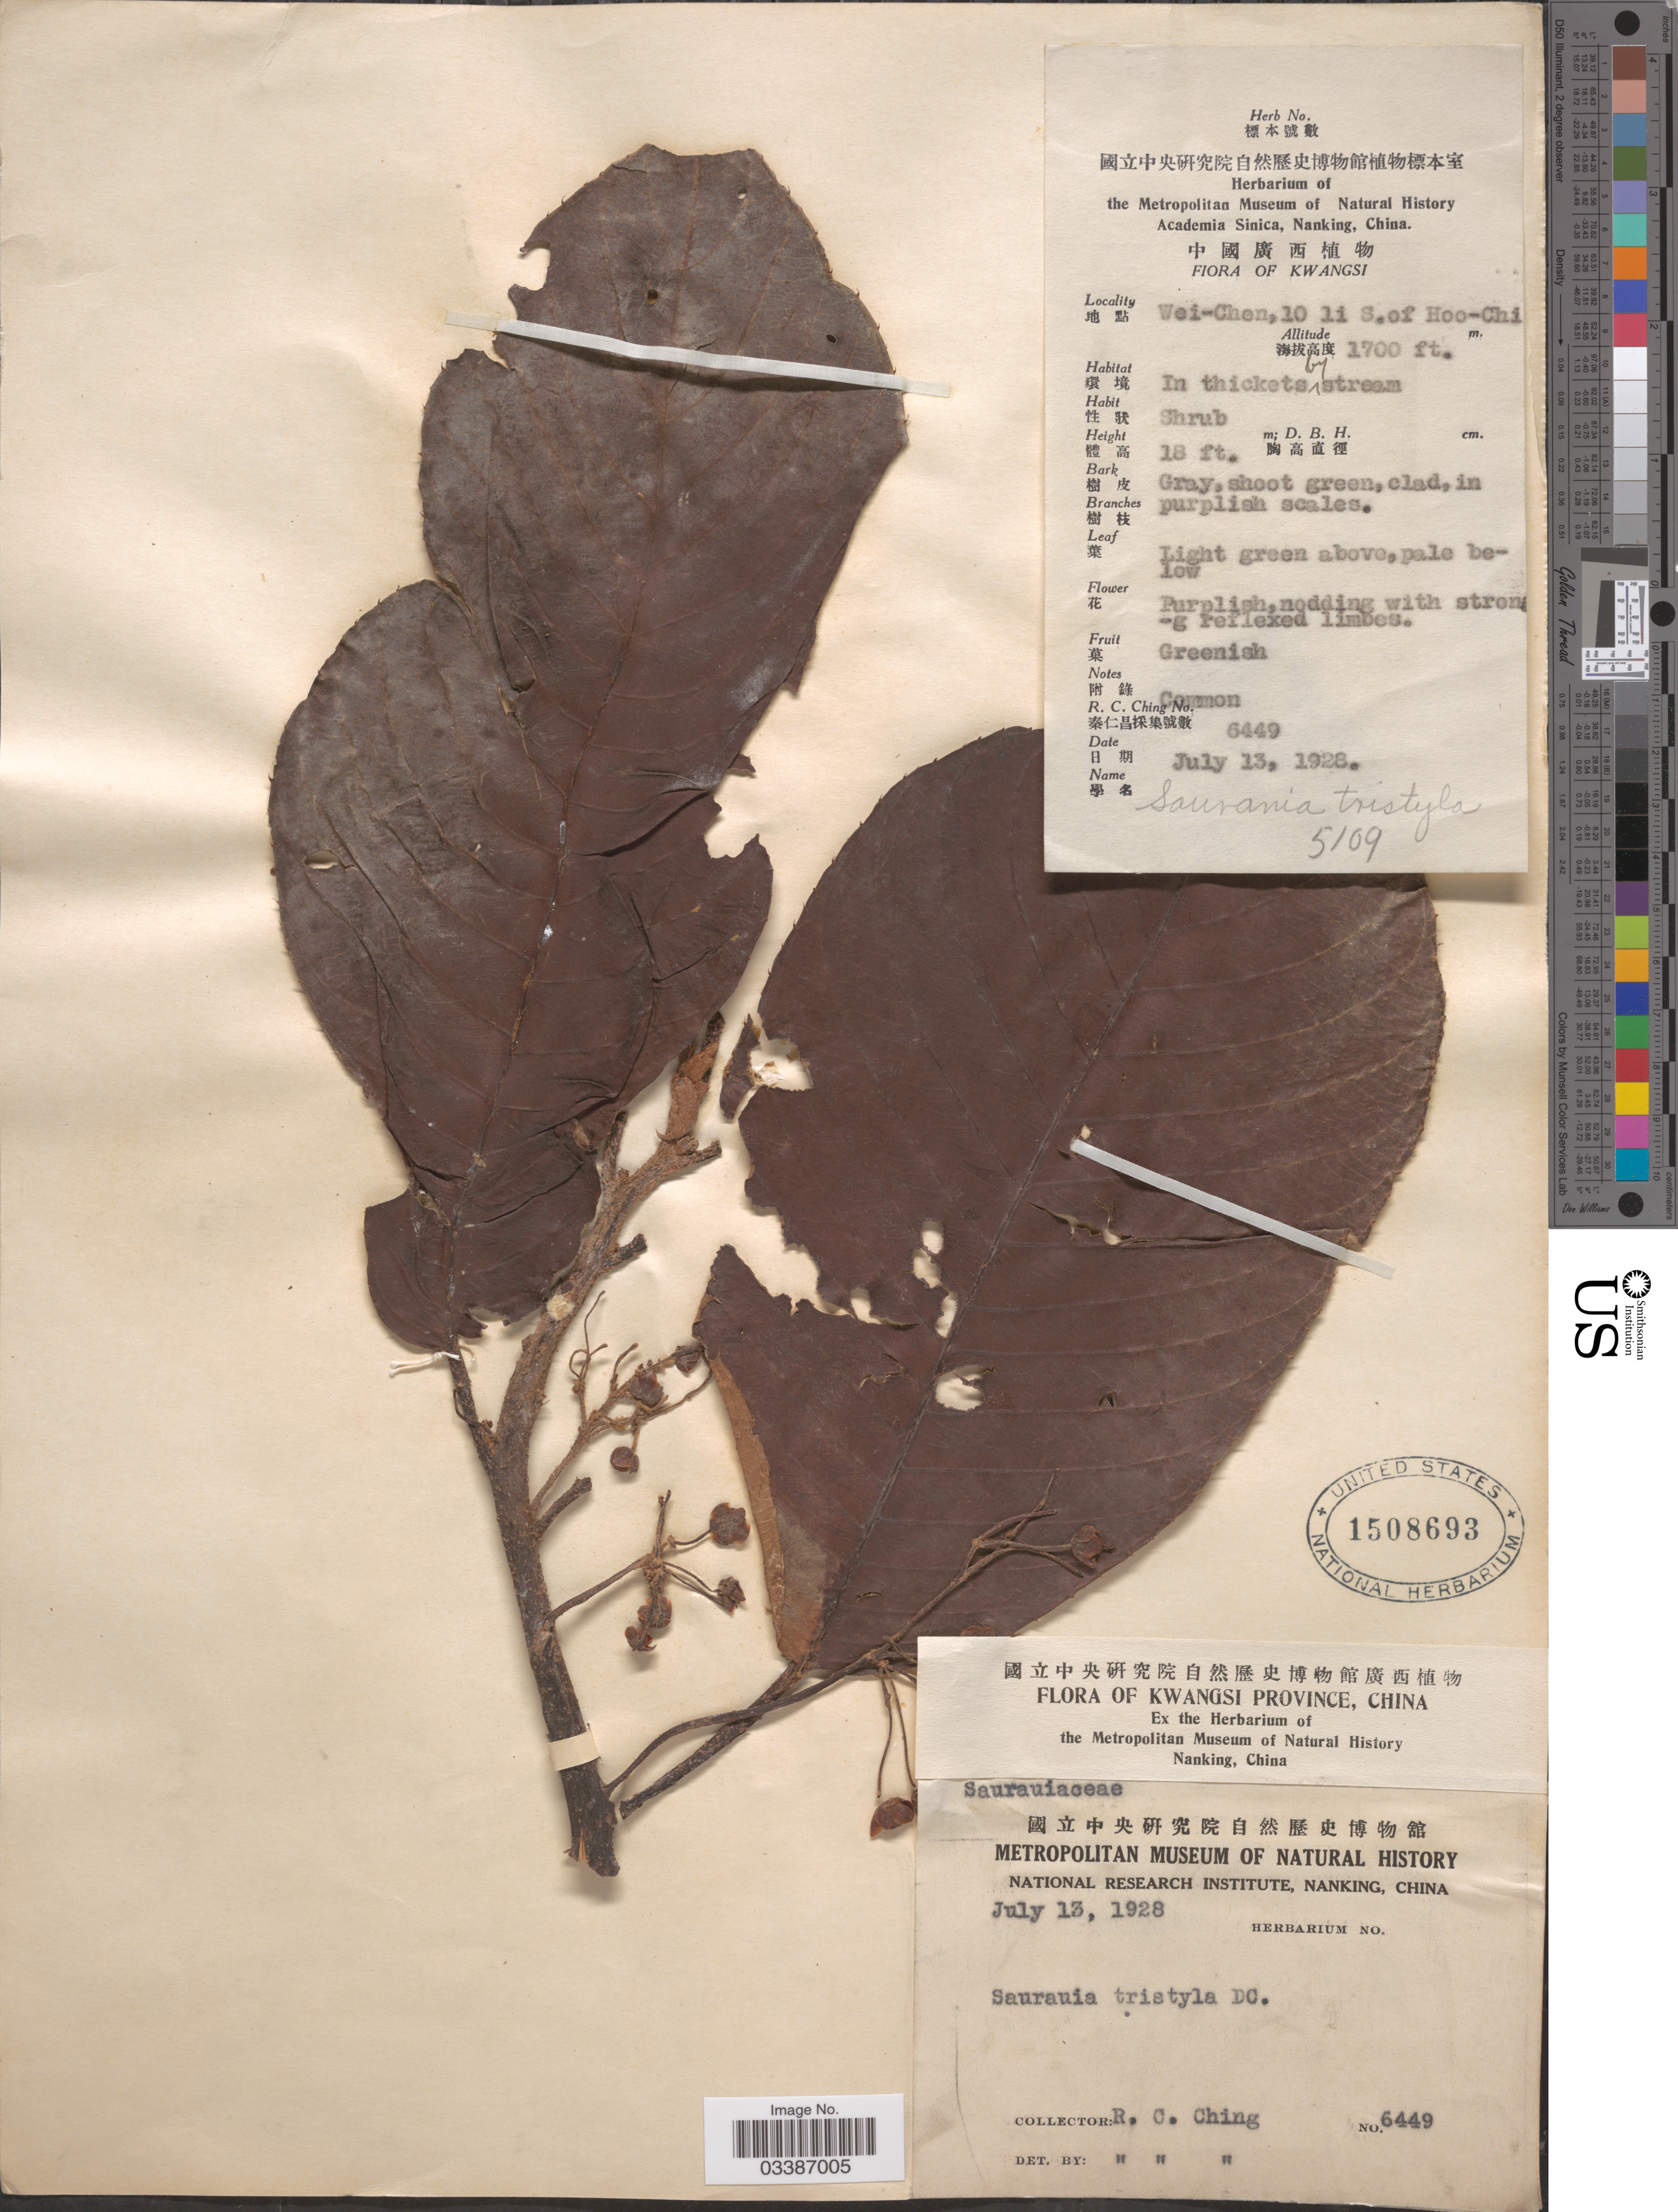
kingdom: Plantae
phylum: Tracheophyta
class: Magnoliopsida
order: Ericales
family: Actinidiaceae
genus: Saurauia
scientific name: Saurauia tristyla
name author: DC.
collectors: R. C. Ching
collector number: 6449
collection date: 1928-07-13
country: China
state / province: Guangxi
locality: Kwangsi. Wei-Chen, 10 li S. of Hoo-Chi.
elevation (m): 518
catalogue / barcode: US 1508693